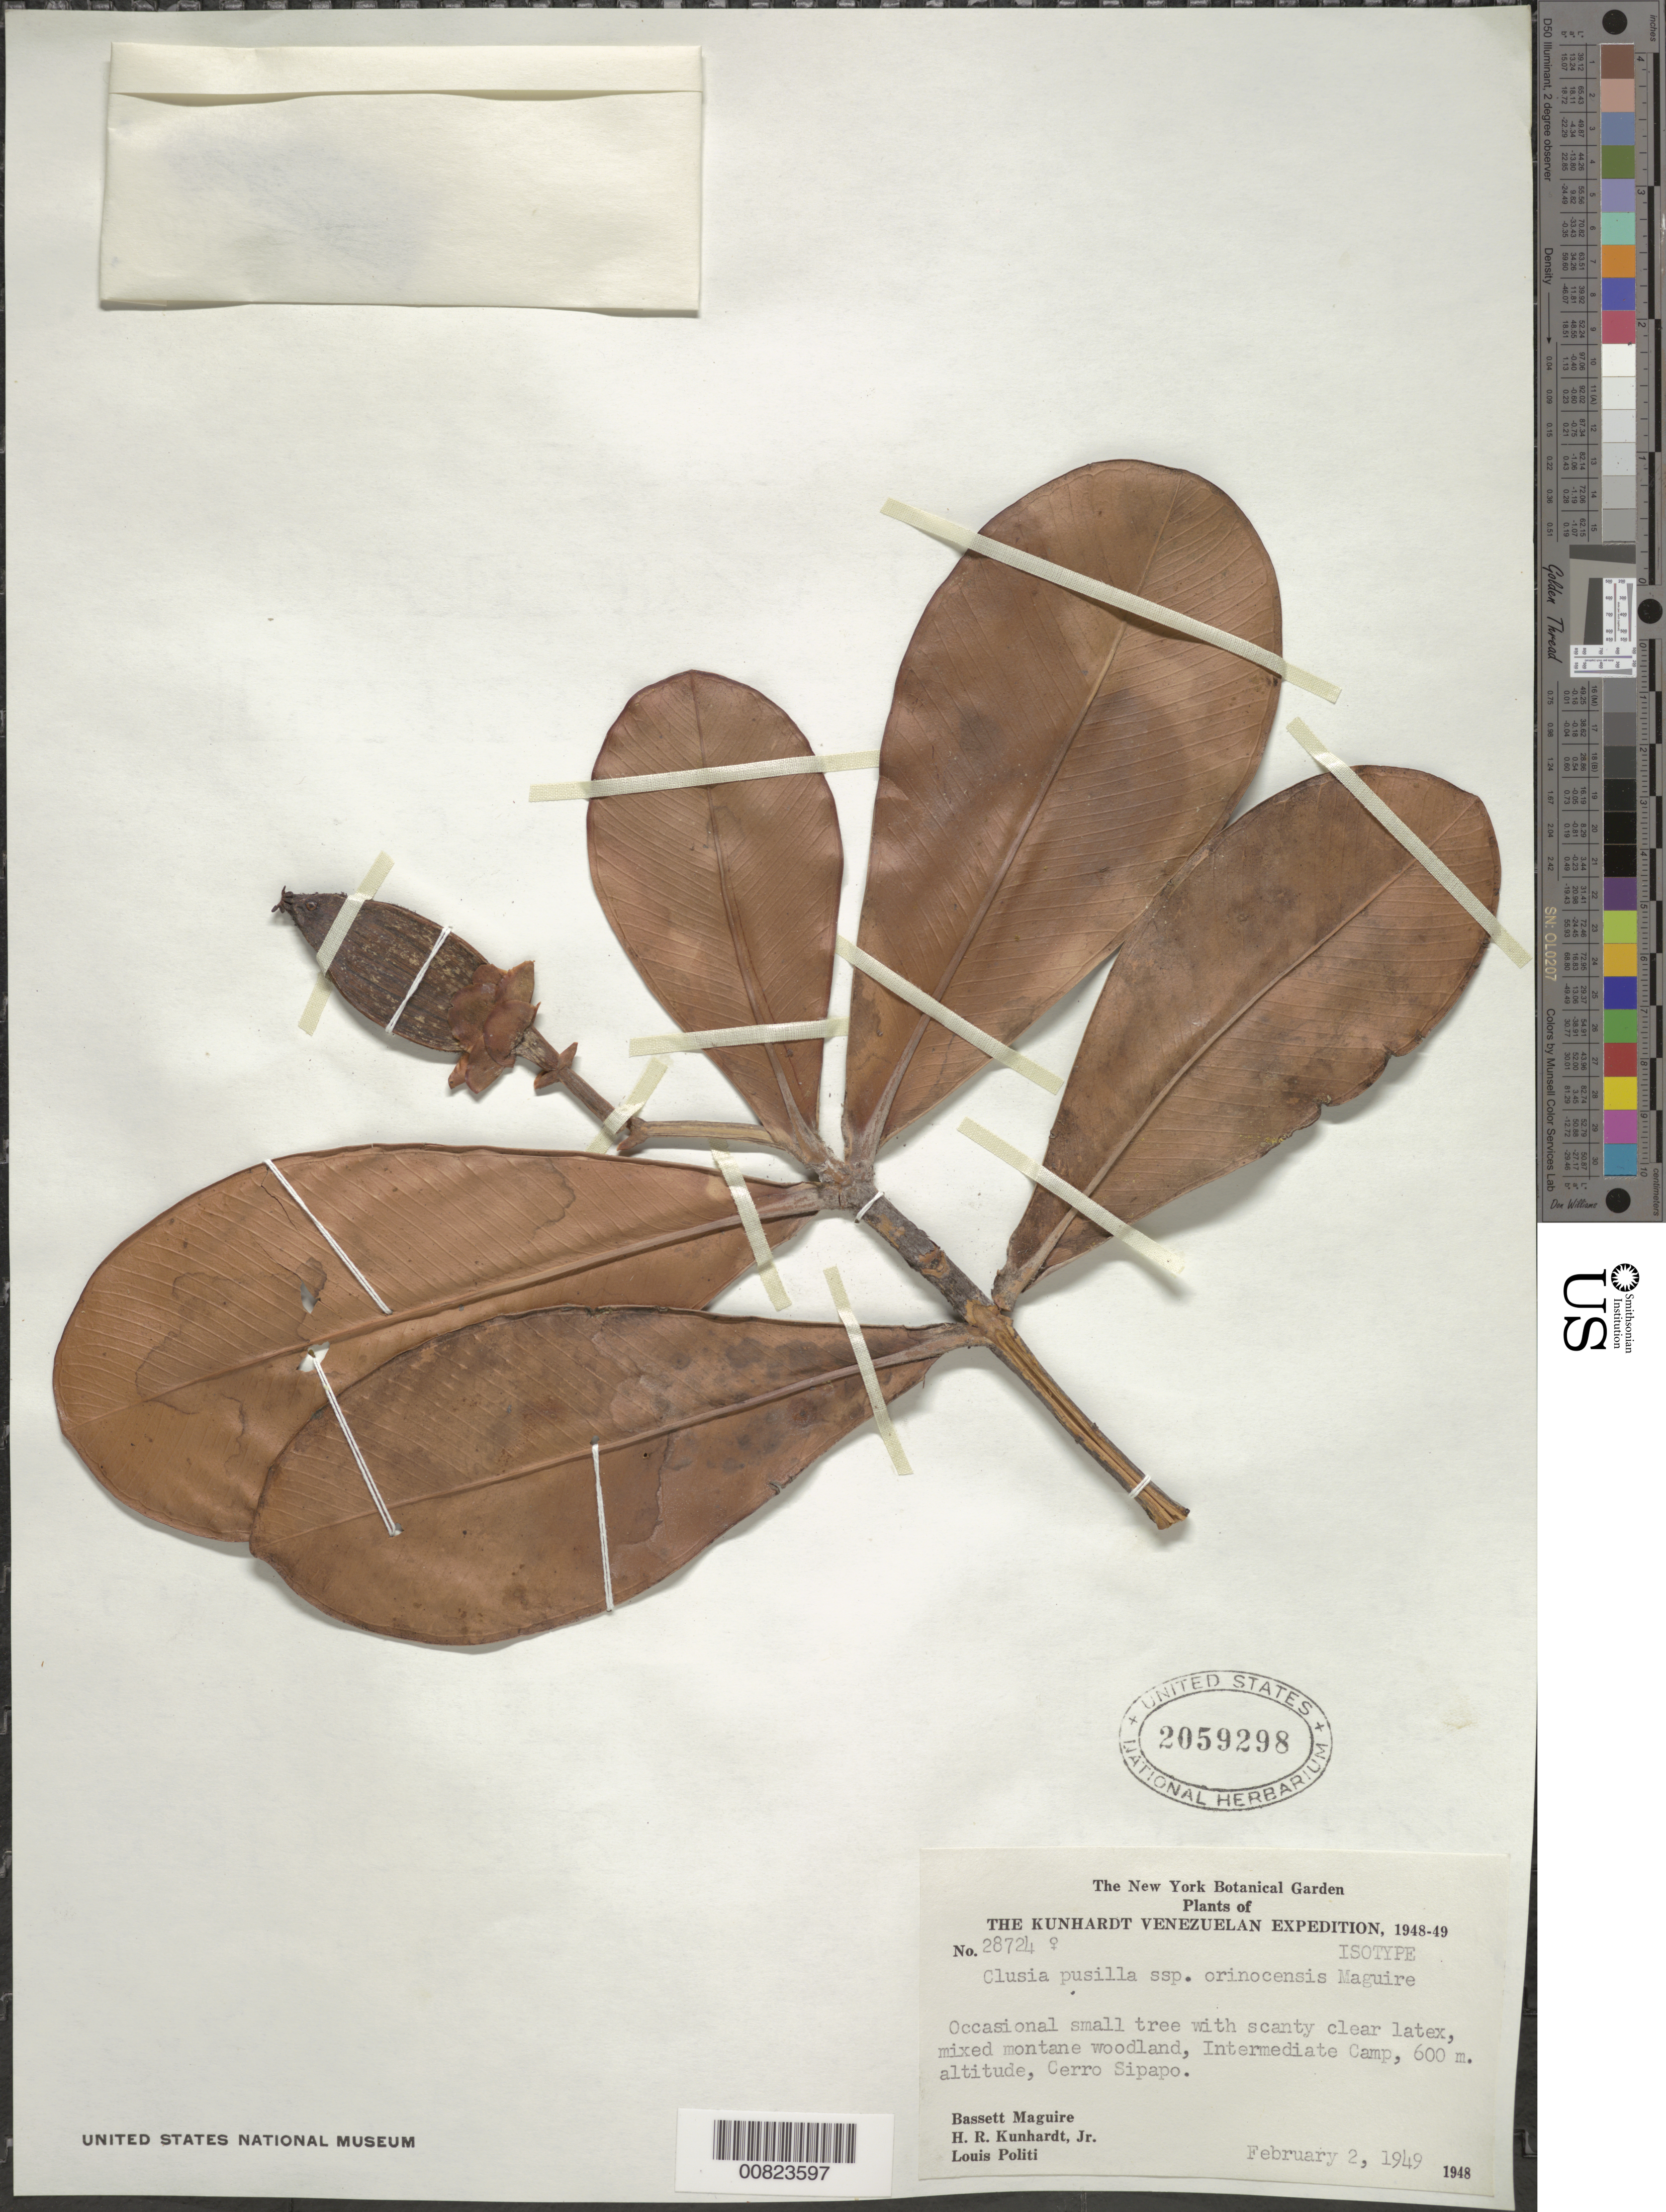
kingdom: Plantae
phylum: Tracheophyta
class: Magnoliopsida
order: Malpighiales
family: Clusiaceae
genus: Clusia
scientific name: Clusia pusilla subsp. orinocensis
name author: Maguire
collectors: B. Maguire, H. Kunhardt & L. Politi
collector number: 28724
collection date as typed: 2-Feb-49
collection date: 1949-02-02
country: Venezuela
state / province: Amazonas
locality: Cerro Sipapo (Paráque), Intermediate Camp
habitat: Mixed montane woodland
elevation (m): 600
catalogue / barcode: US 2059298